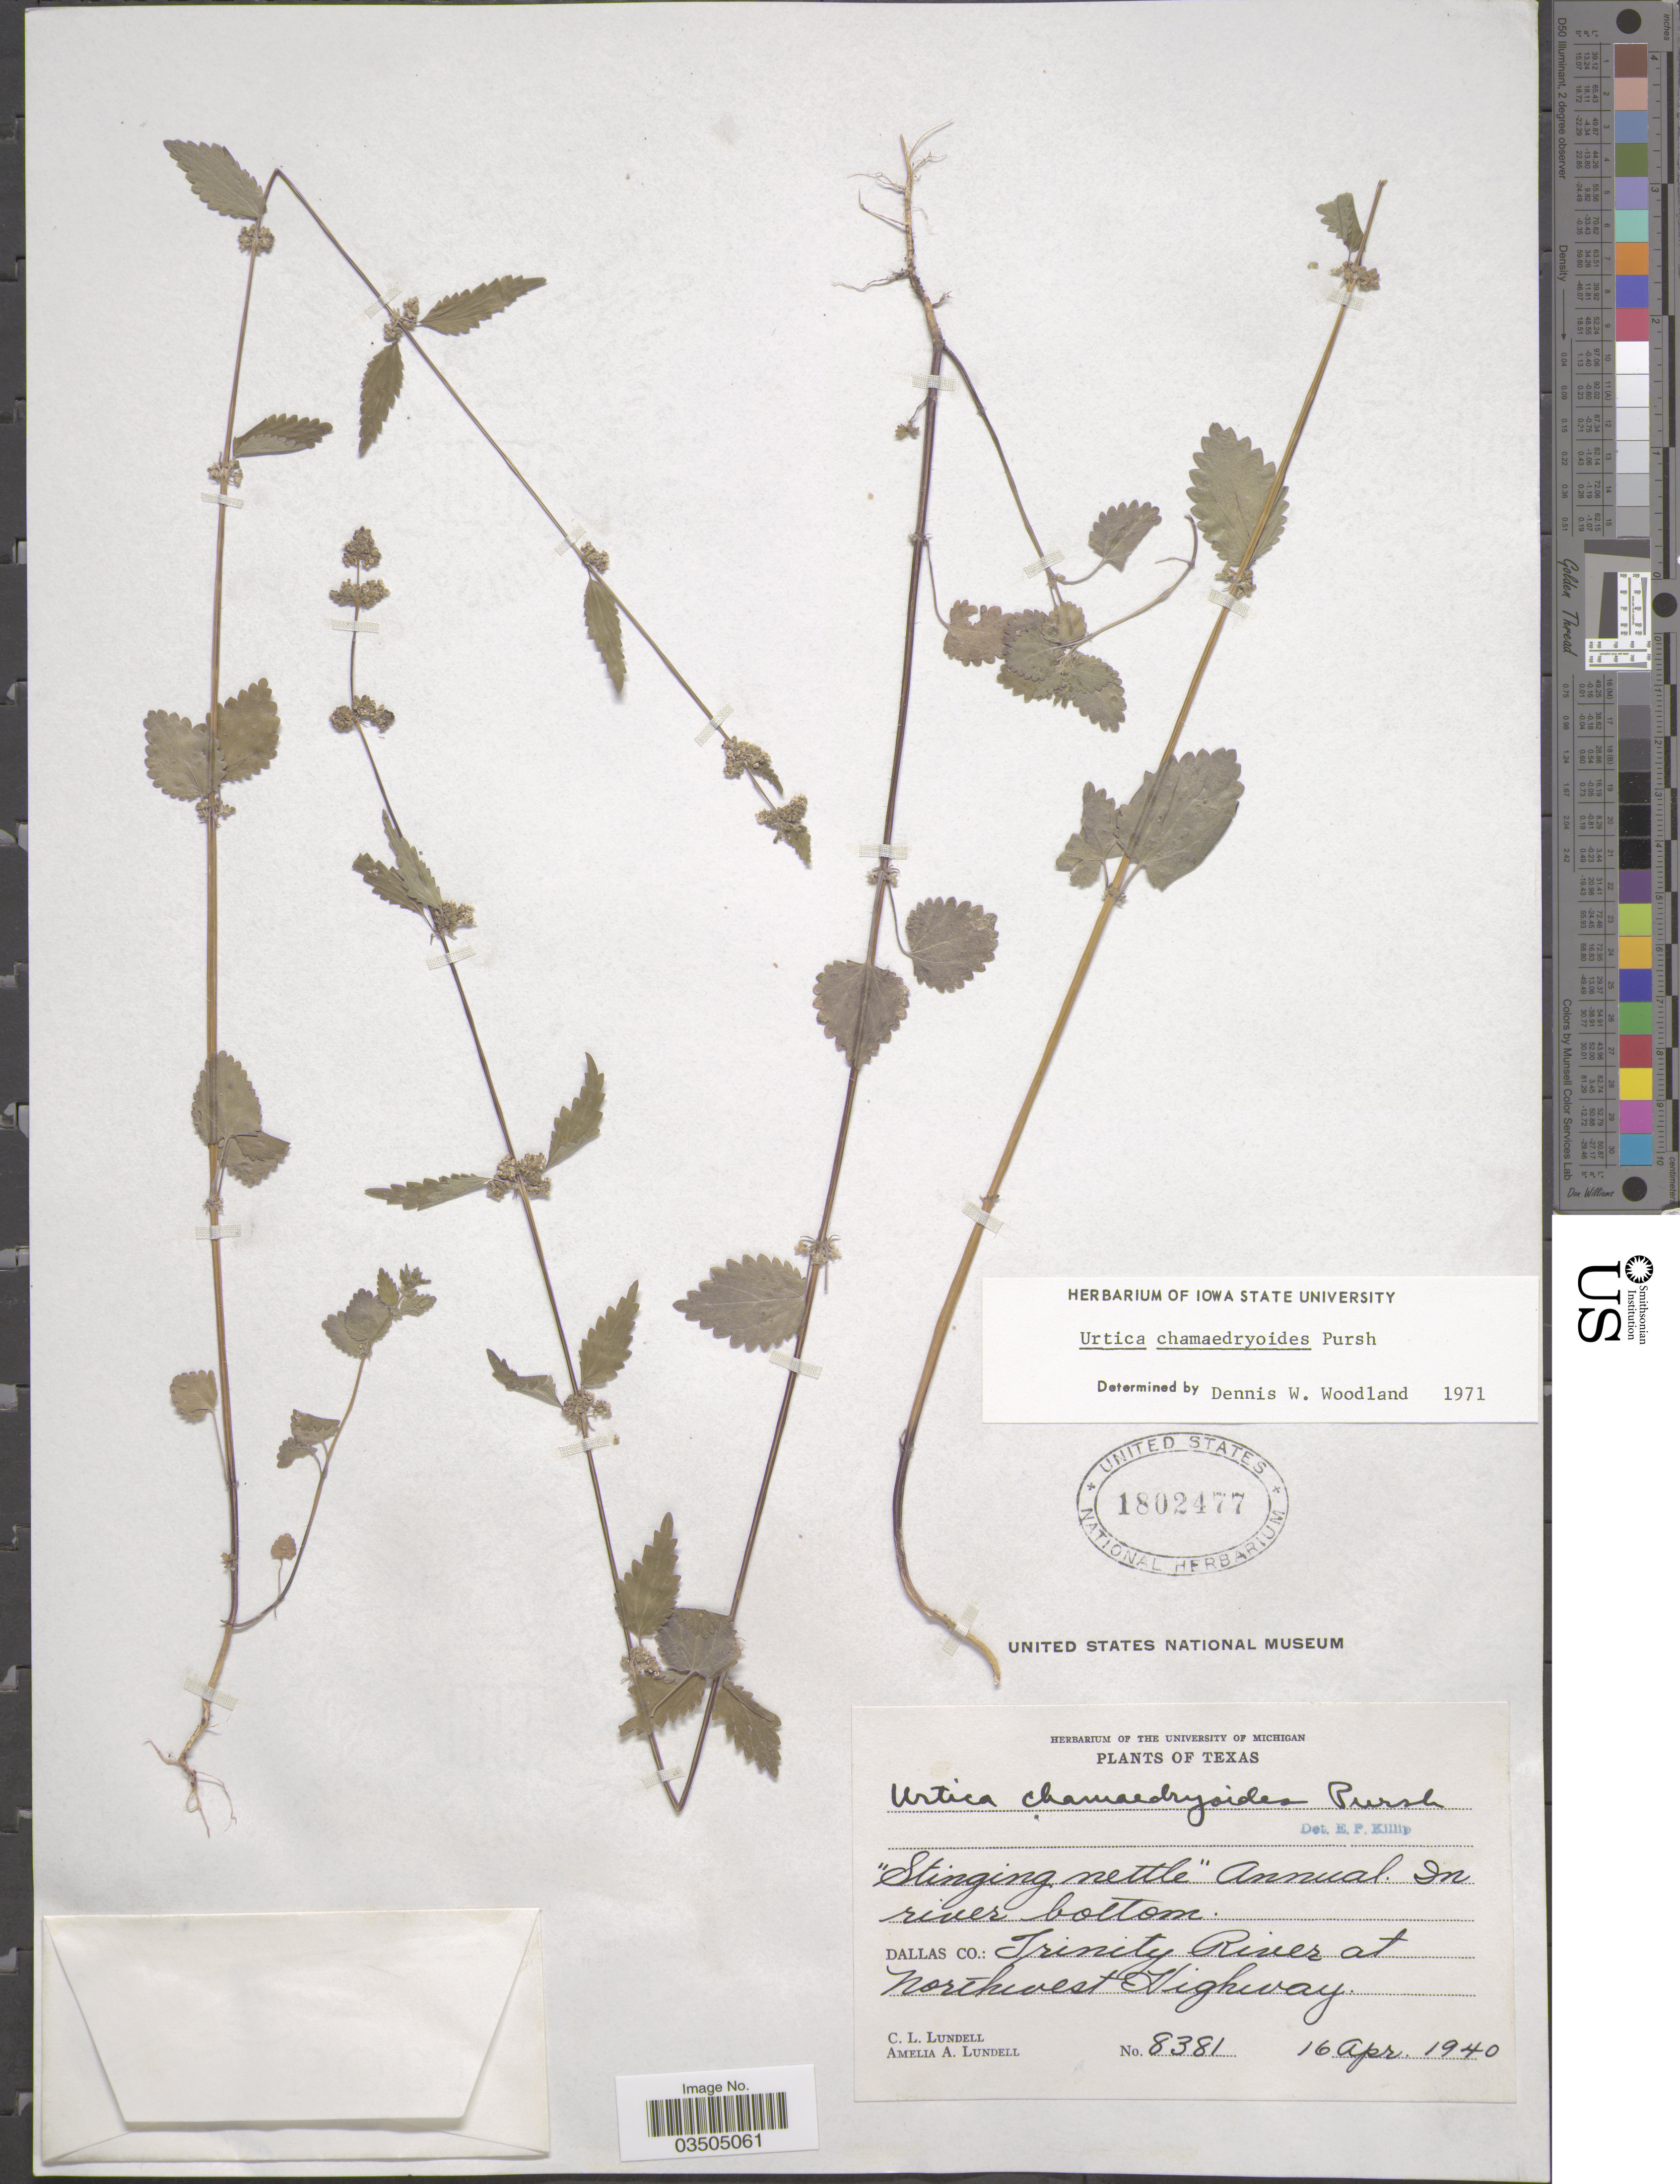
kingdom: Plantae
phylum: Tracheophyta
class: Magnoliopsida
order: Rosales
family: Urticaceae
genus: Urtica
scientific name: Urtica chamaedryoides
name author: Pursh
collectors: C. L. Lundell & A. A. Lundell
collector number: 8381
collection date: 1940-04-16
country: United States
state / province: Texas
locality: Dallas Co: Trinity River at Northwest Highway.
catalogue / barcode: US 1802477